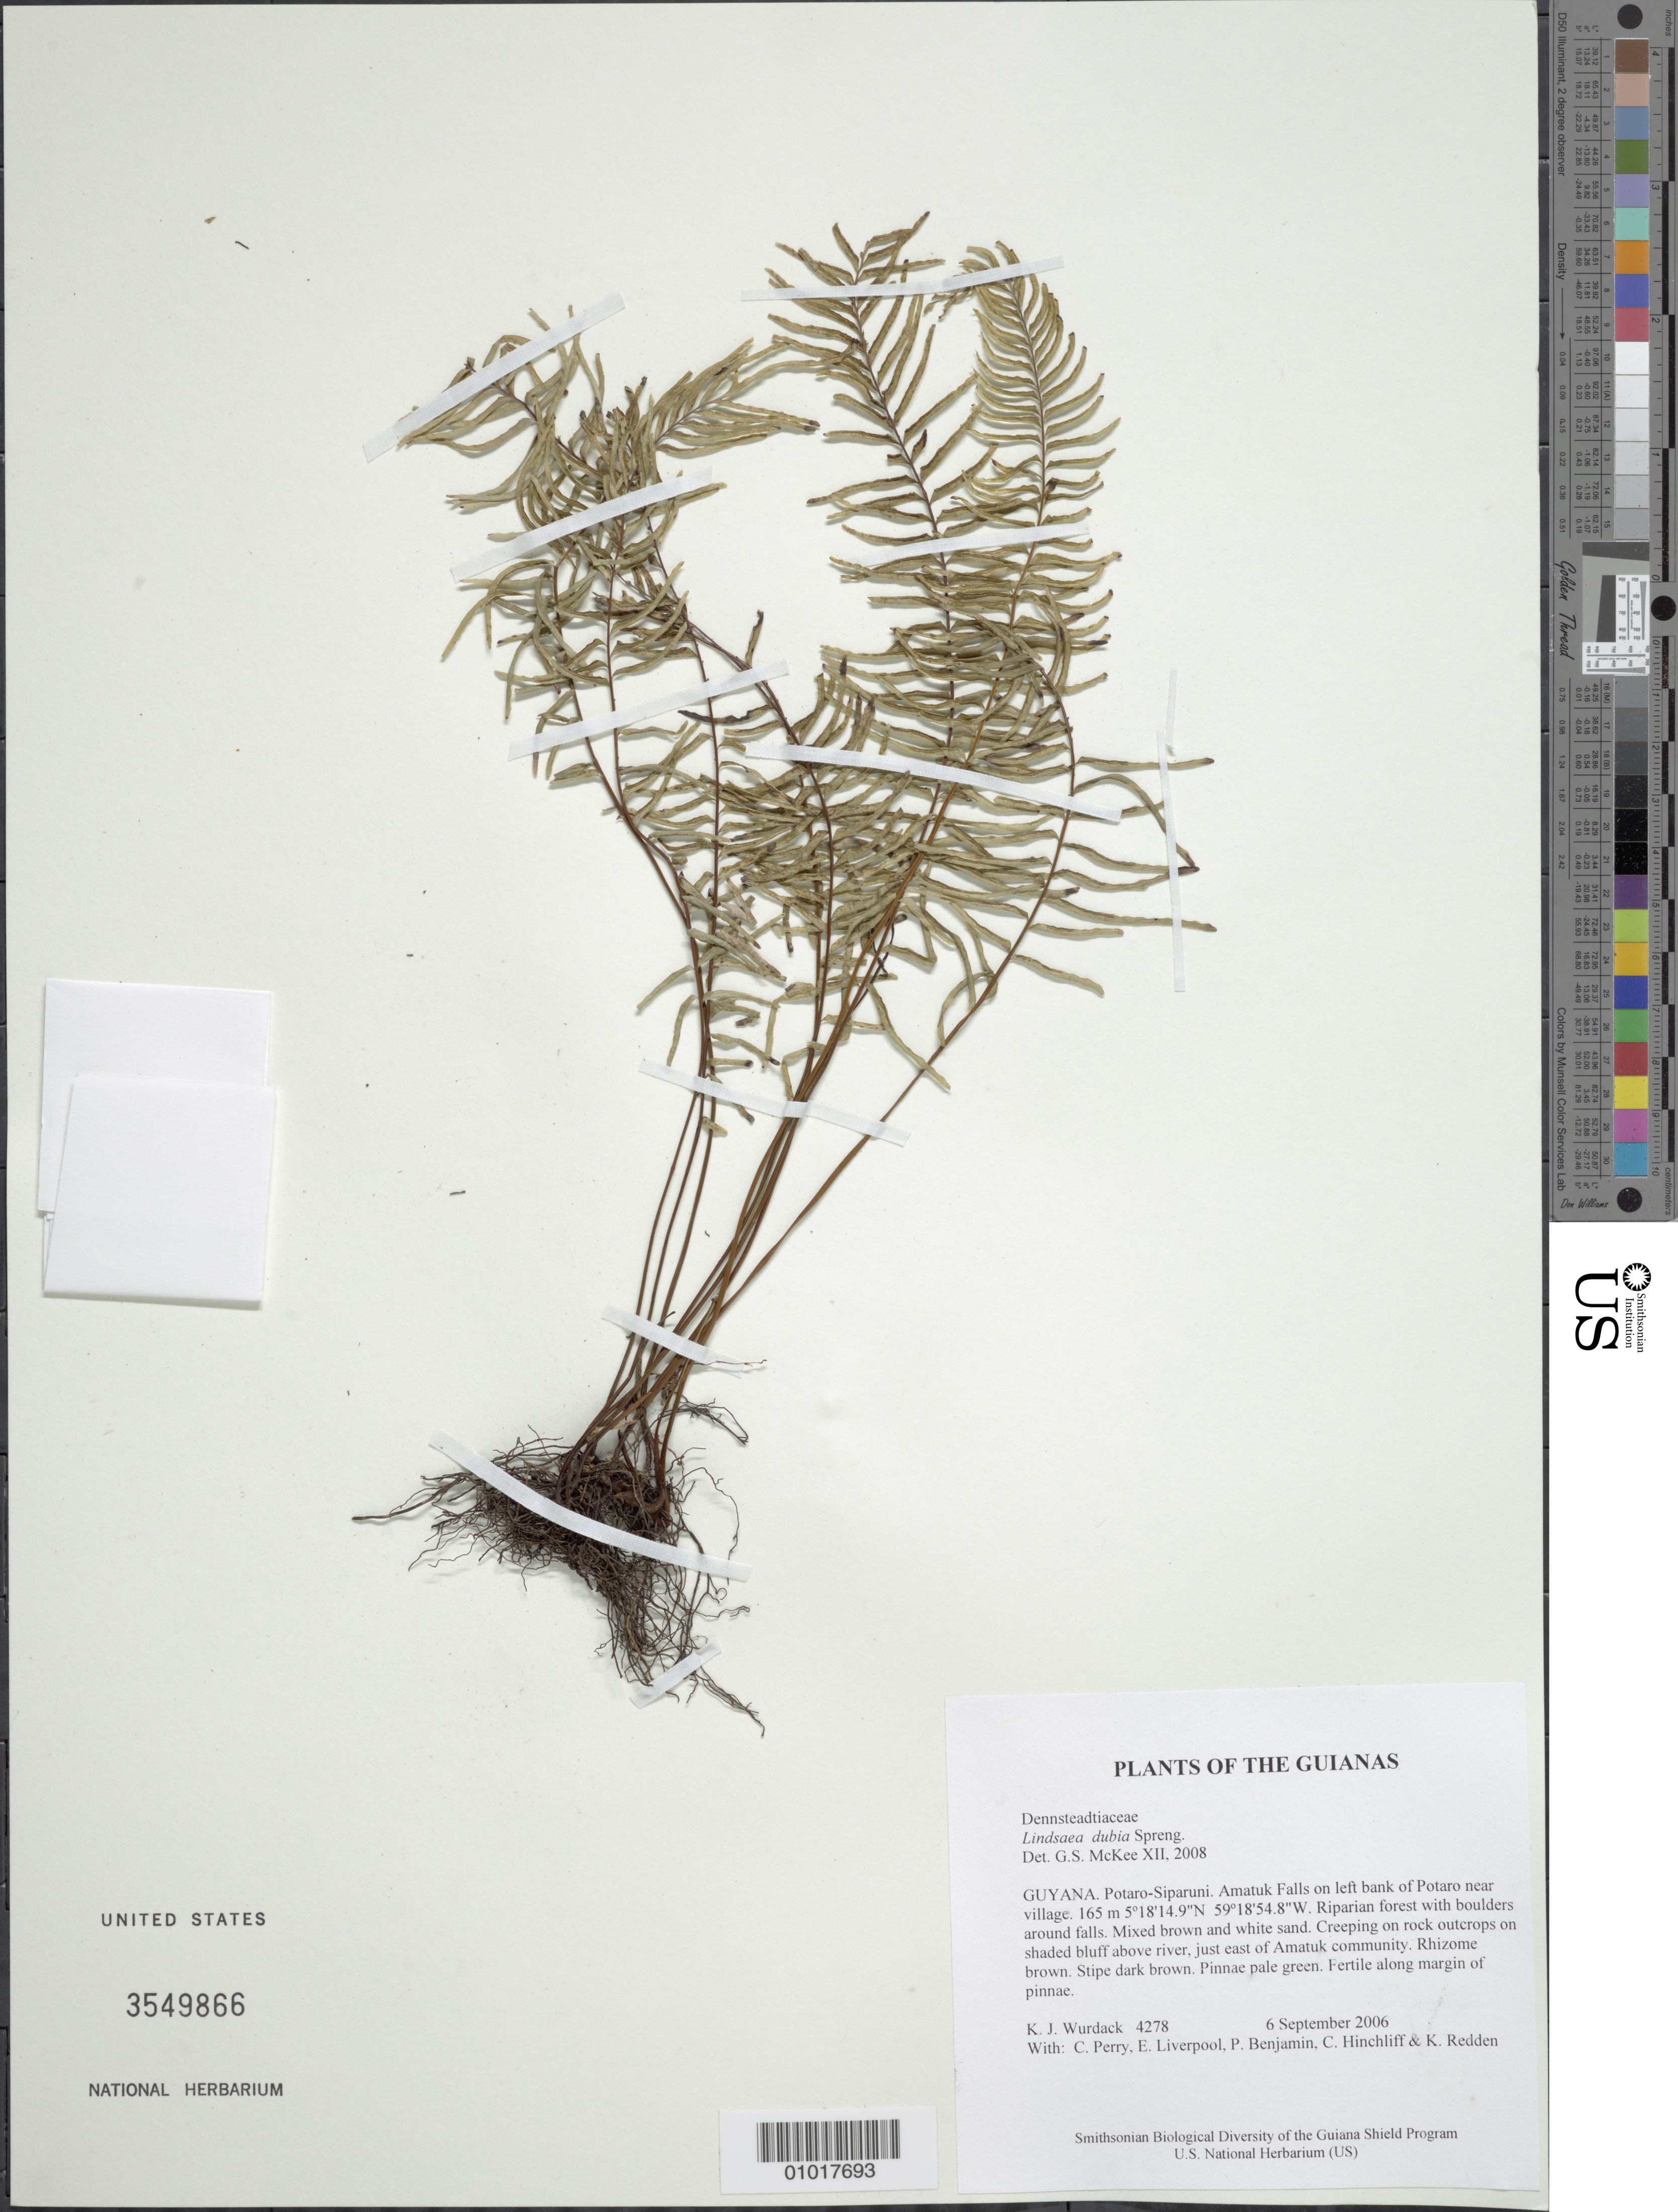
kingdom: Plantae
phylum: Tracheophyta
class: Polypodiopsida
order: Polypodiales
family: Lindsaeaceae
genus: Lindsaea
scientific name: Lindsaea dubia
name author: Spreng.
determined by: McKee, G. S., (US), NMNH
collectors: K. Wurdack, C. Perry, E. Liverpool, P. Benjamin, C. E. Hinchliff & K. M. Redden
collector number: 4278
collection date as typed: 6 September 2006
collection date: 2006-09-06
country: Guyana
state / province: Potaro-Siparuni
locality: Amatuk Falls on left bank of Potaro near village.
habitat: Riparian forest with boulders around falls. Mixed brown and white sand.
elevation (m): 165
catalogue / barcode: US 3549866